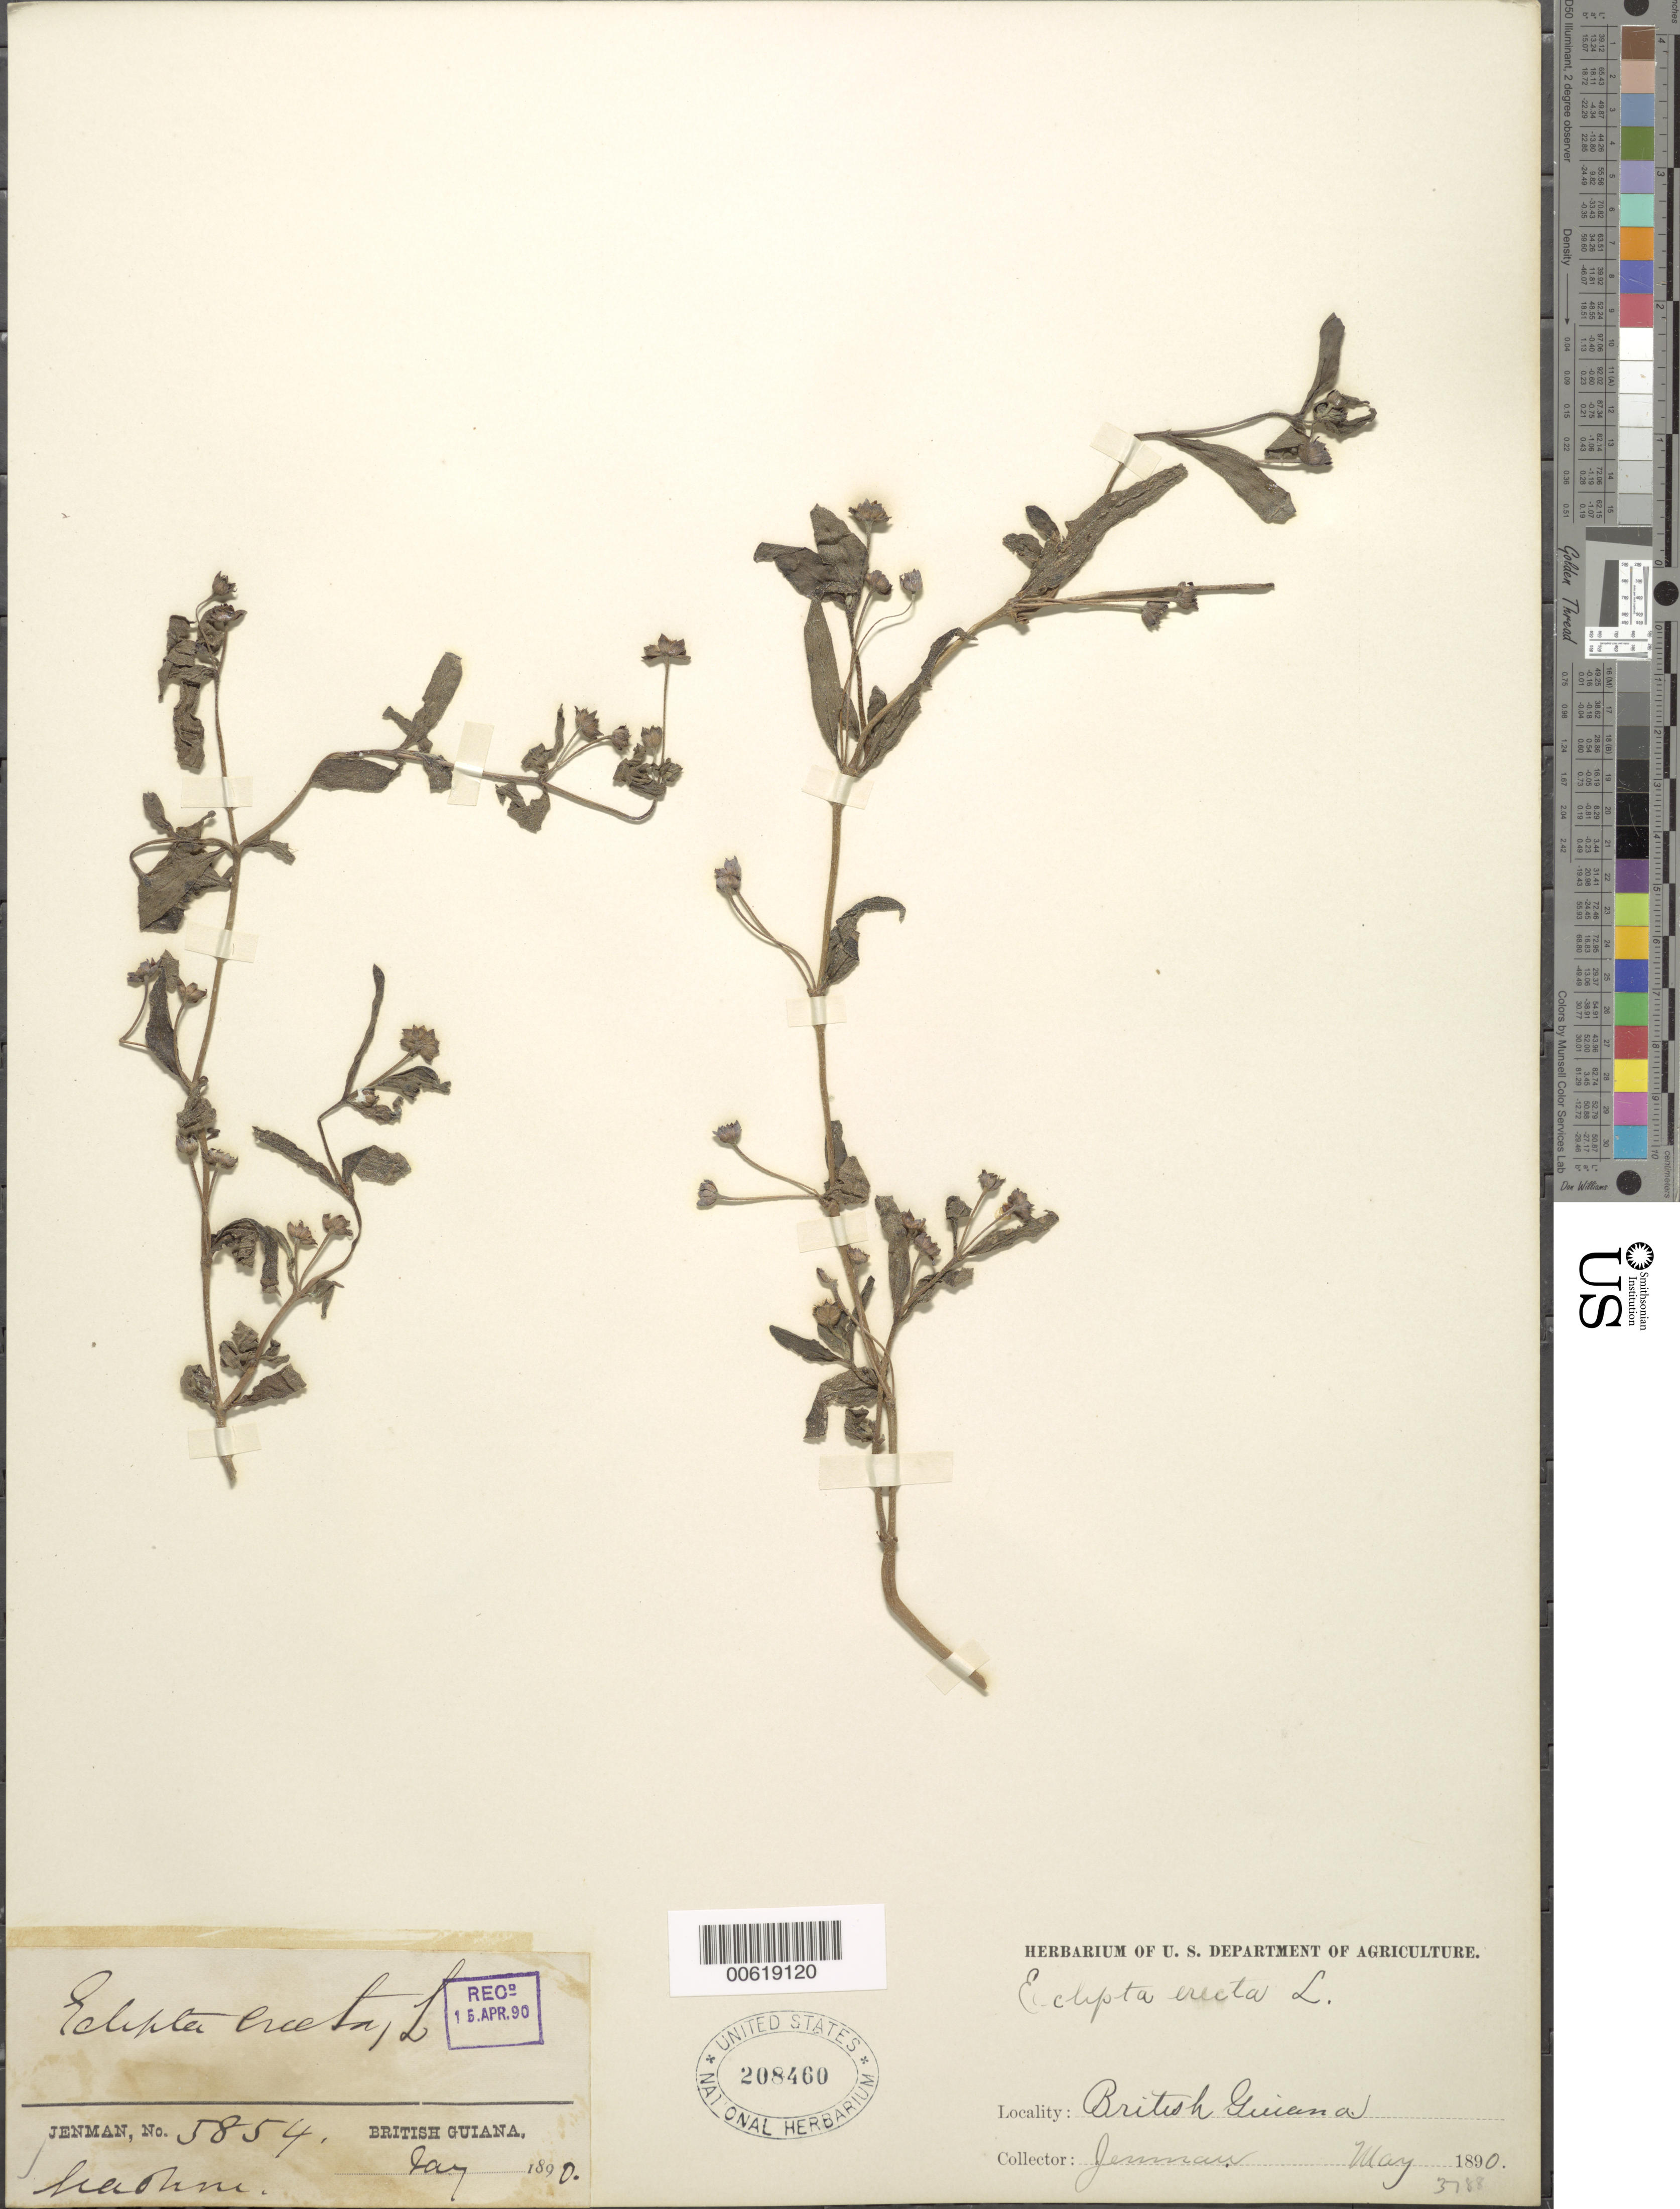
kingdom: Plantae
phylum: Tracheophyta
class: Magnoliopsida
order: Asterales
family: Asteraceae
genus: Eclipta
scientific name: Eclipta erecta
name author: L.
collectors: G. S. Jenman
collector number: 5854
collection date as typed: May 1890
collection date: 1890-05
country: Guyana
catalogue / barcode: US 208460